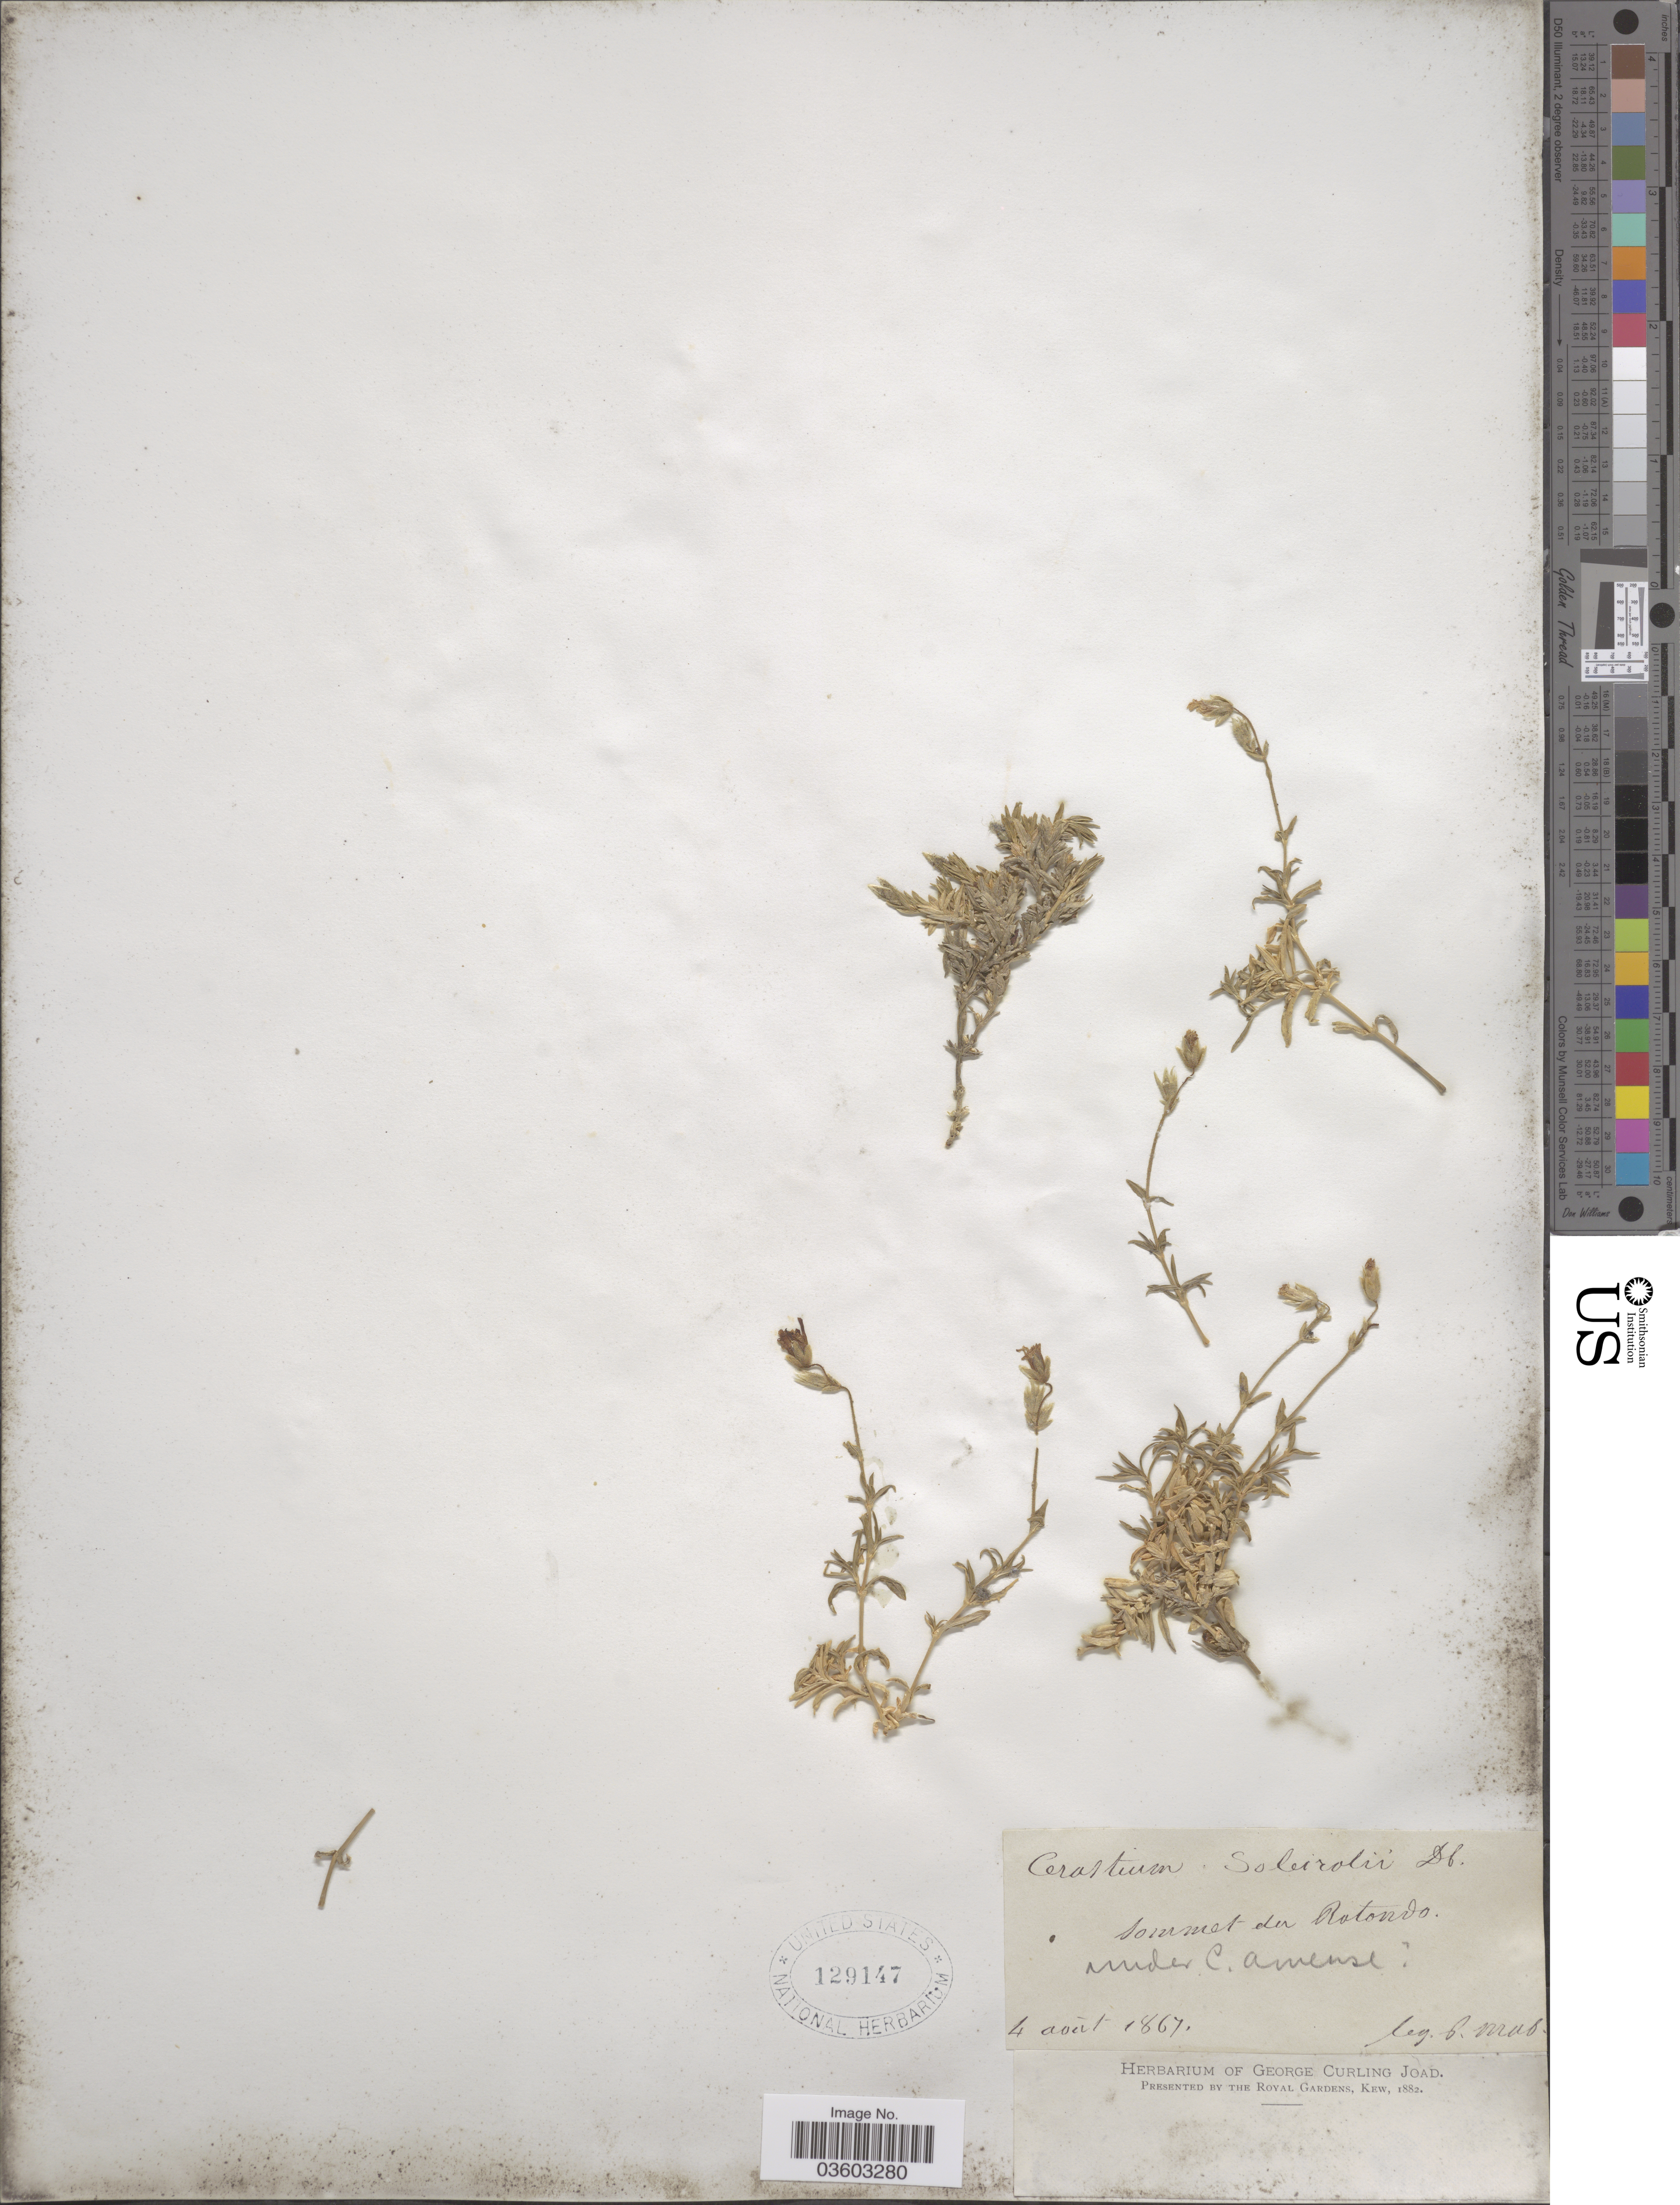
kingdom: Plantae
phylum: Tracheophyta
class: Magnoliopsida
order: Caryophyllales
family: Caryophyllaceae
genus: Cerastium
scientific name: Cerastium soleirolii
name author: Ser. ex Duby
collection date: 1867-08-04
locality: Sommet du Ratondo.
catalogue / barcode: US 129147